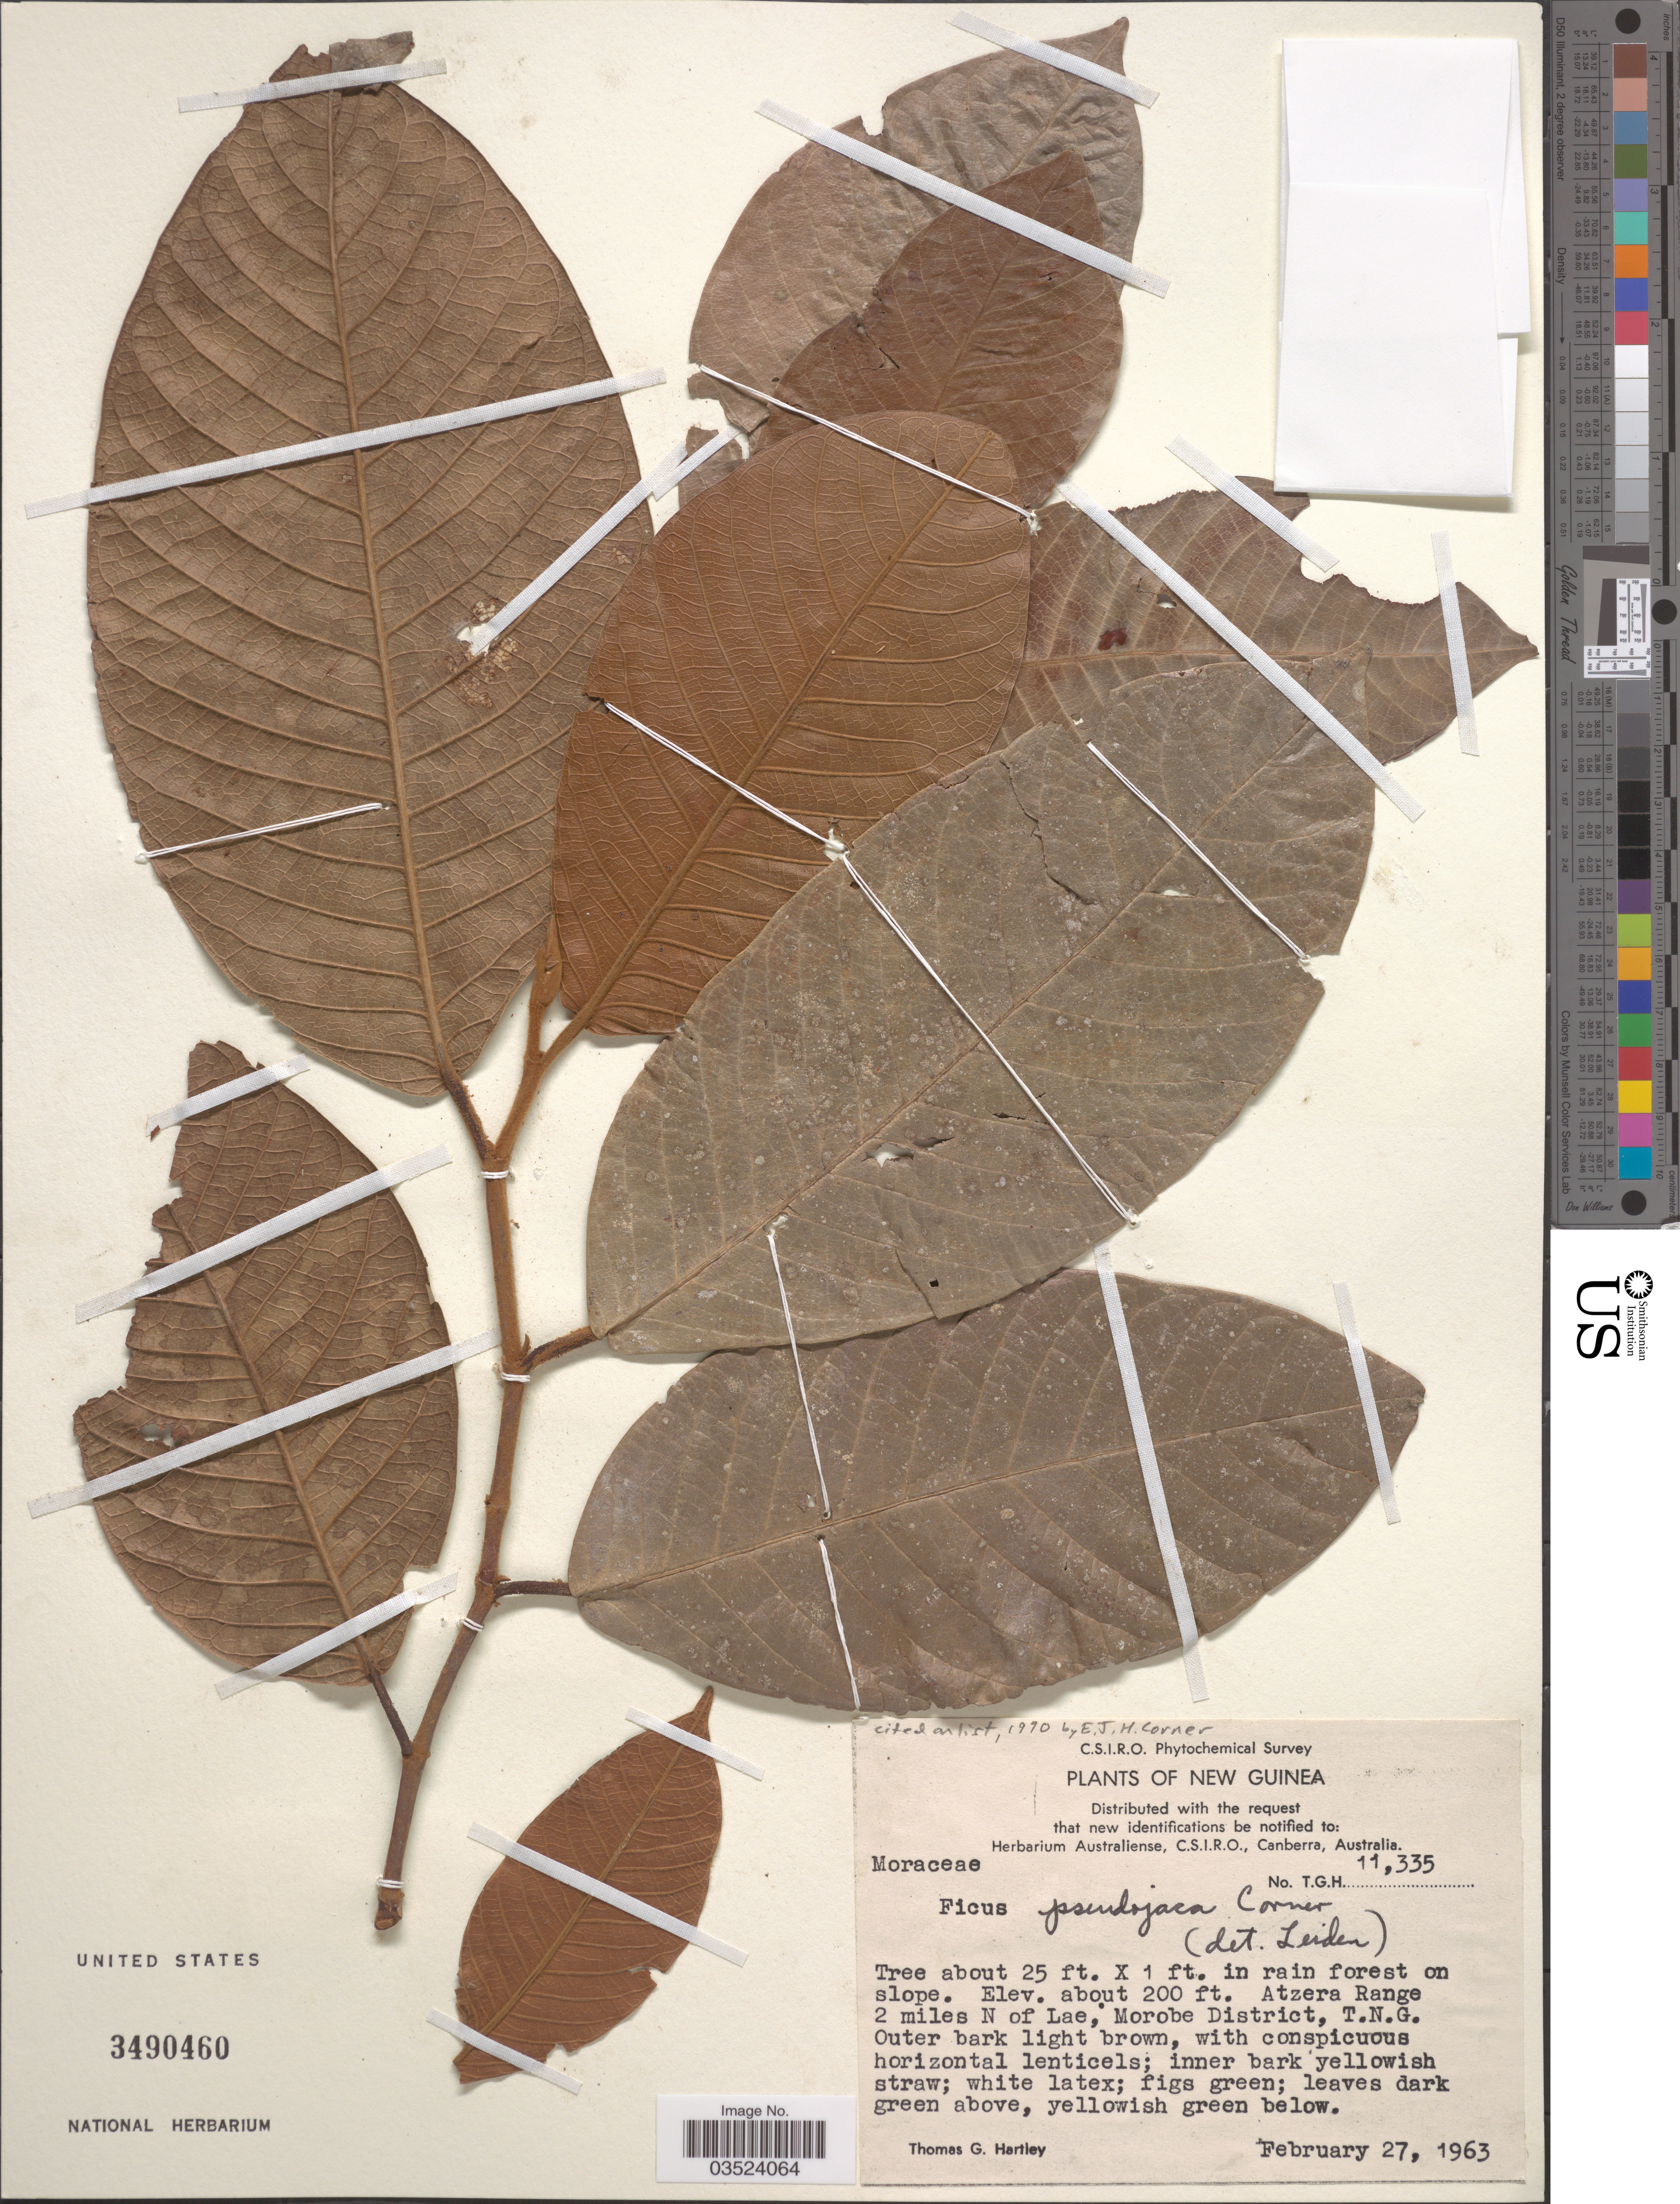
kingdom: Plantae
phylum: Tracheophyta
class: Magnoliopsida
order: Rosales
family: Moraceae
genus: Ficus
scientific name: Ficus pseudojaca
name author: Corner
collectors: T. G. Hartley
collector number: TGH11335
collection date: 1963-02-27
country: Papua New Guinea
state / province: Morobe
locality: New Guinea. Atzera Range 2 miles N of Lae, Morobe District, T.N.G.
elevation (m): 61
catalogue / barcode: US 3490460